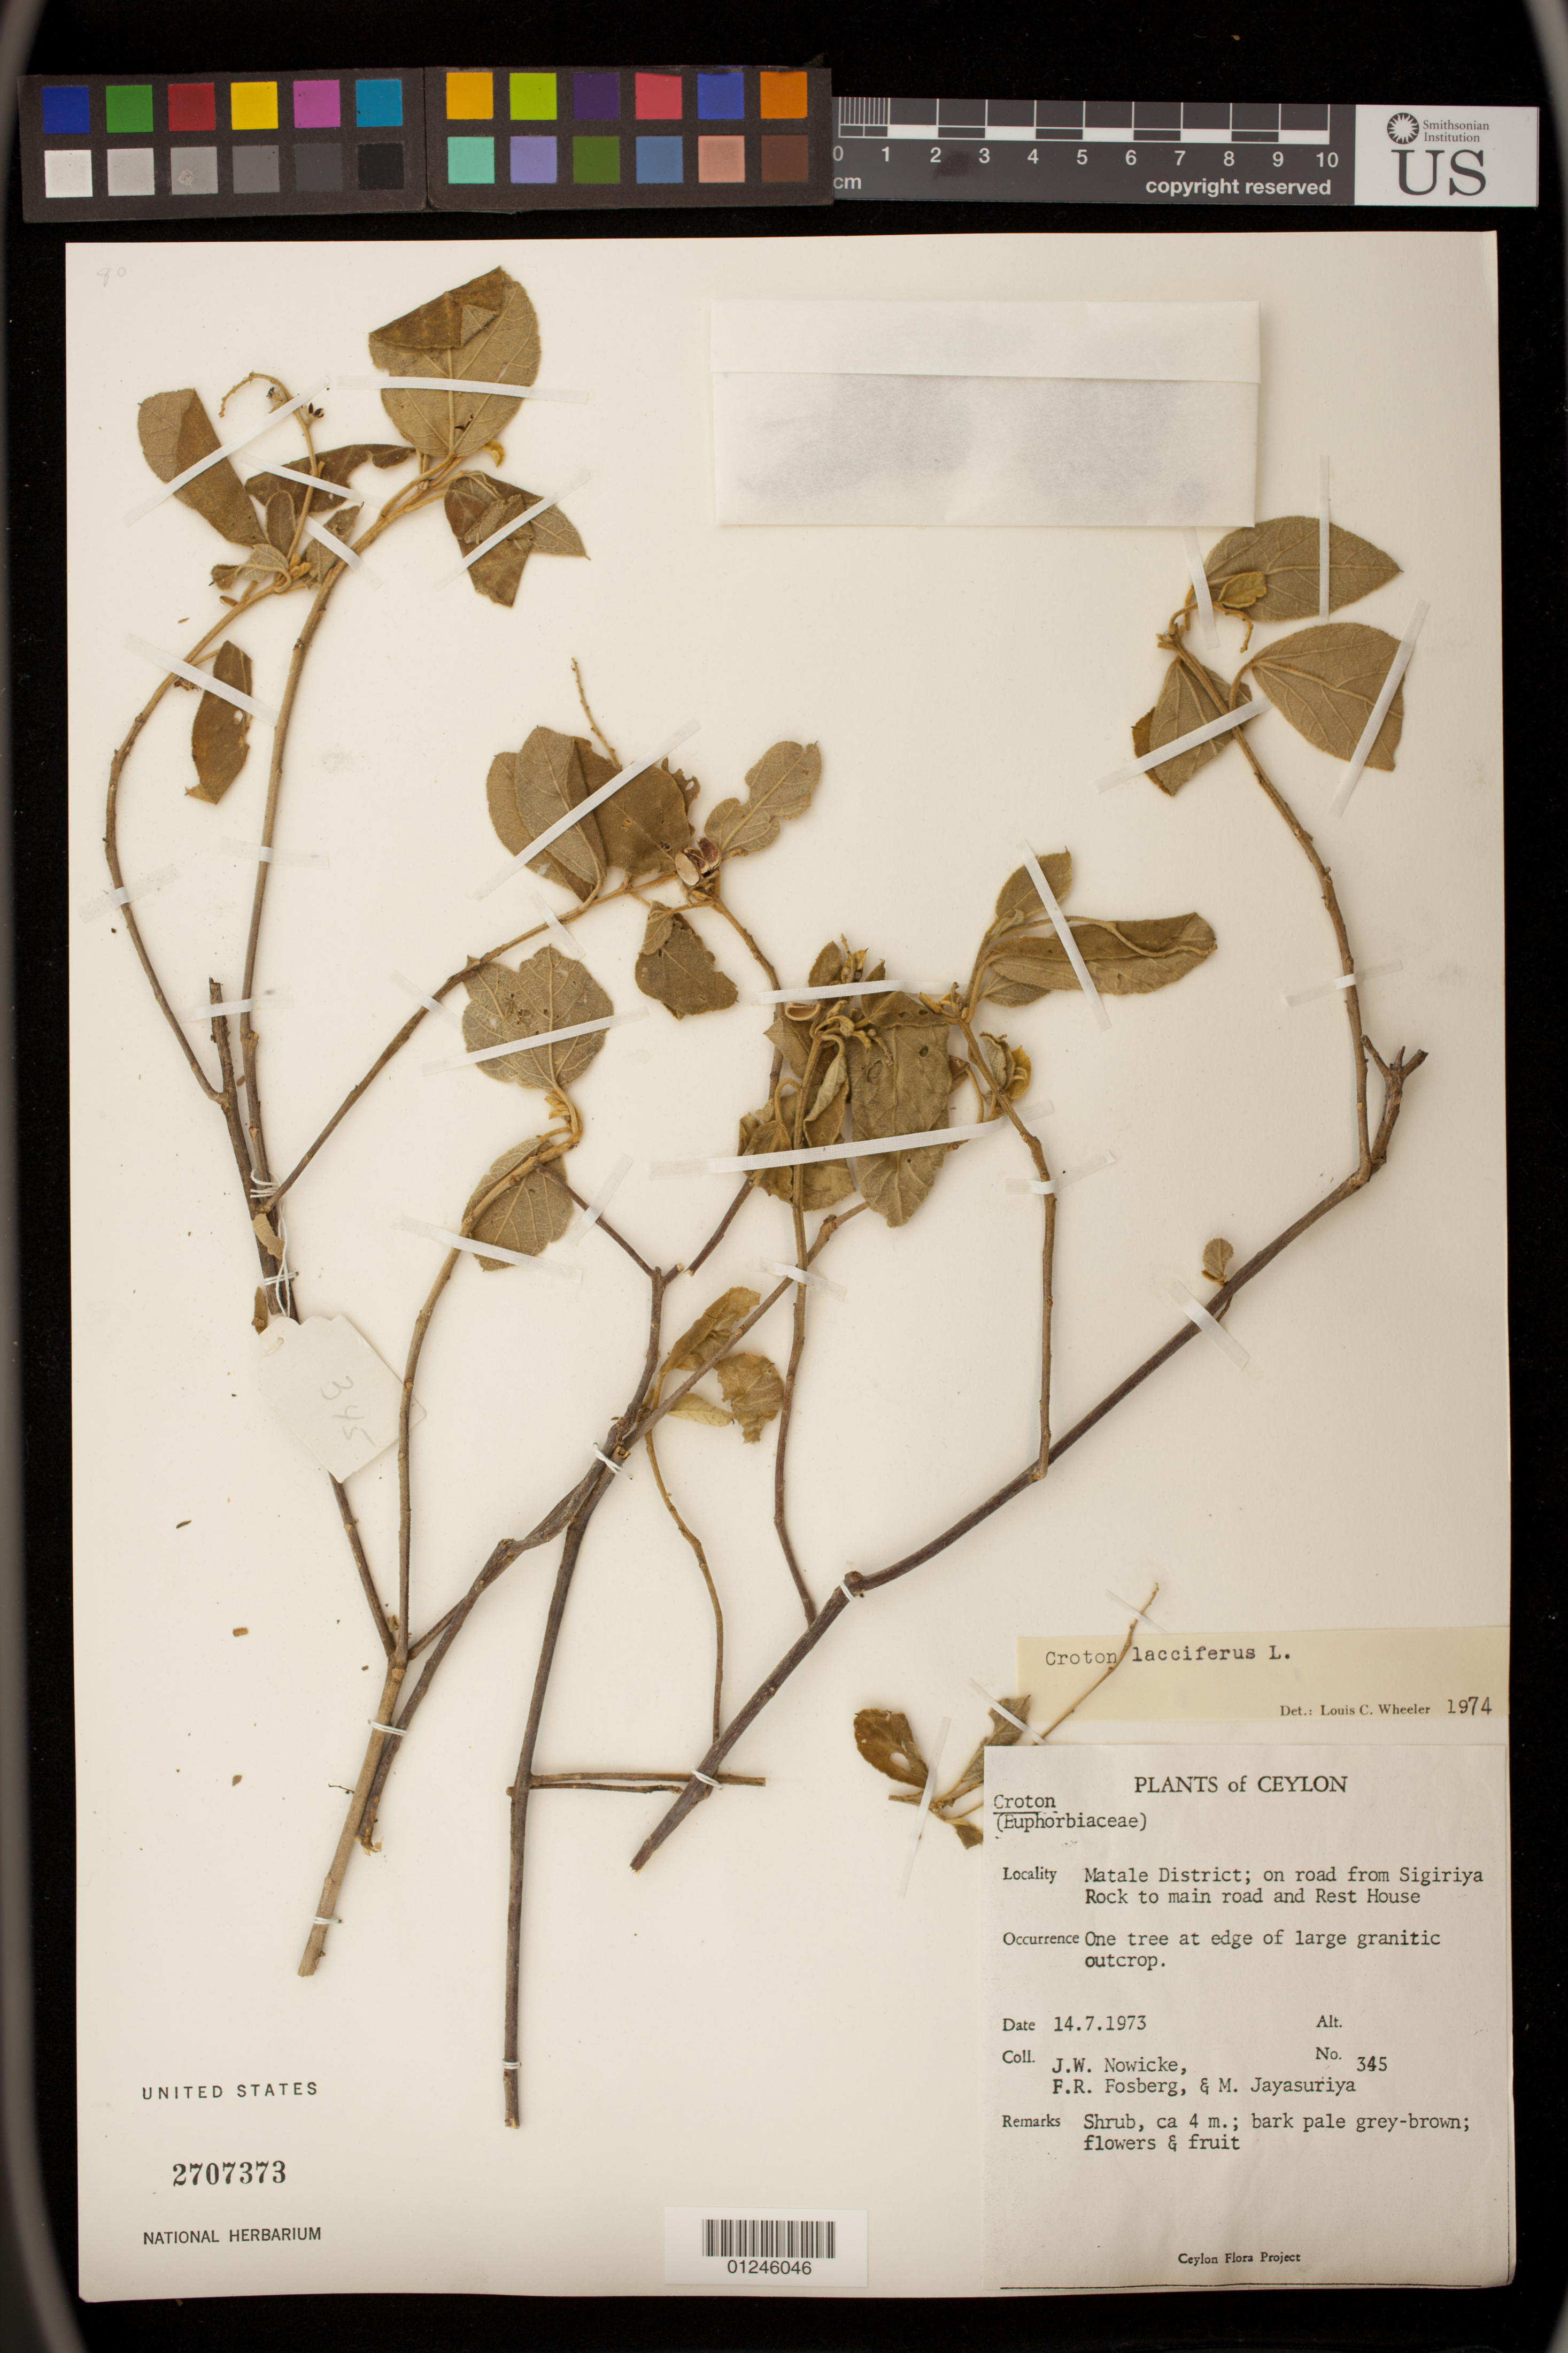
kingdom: Plantae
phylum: Tracheophyta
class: Magnoliopsida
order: Malpighiales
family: Euphorbiaceae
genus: Croton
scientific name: Croton lacciferus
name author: Blanco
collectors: J. W. Nowicke, F. R. Fosberg & M. Jayasuriya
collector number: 345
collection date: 1973-07-14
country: Sri Lanka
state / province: Central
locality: Matale District; on road from Sigiriya Rock to main road and Rest House. At edge of large granitic outcrop.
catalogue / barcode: US 2707373